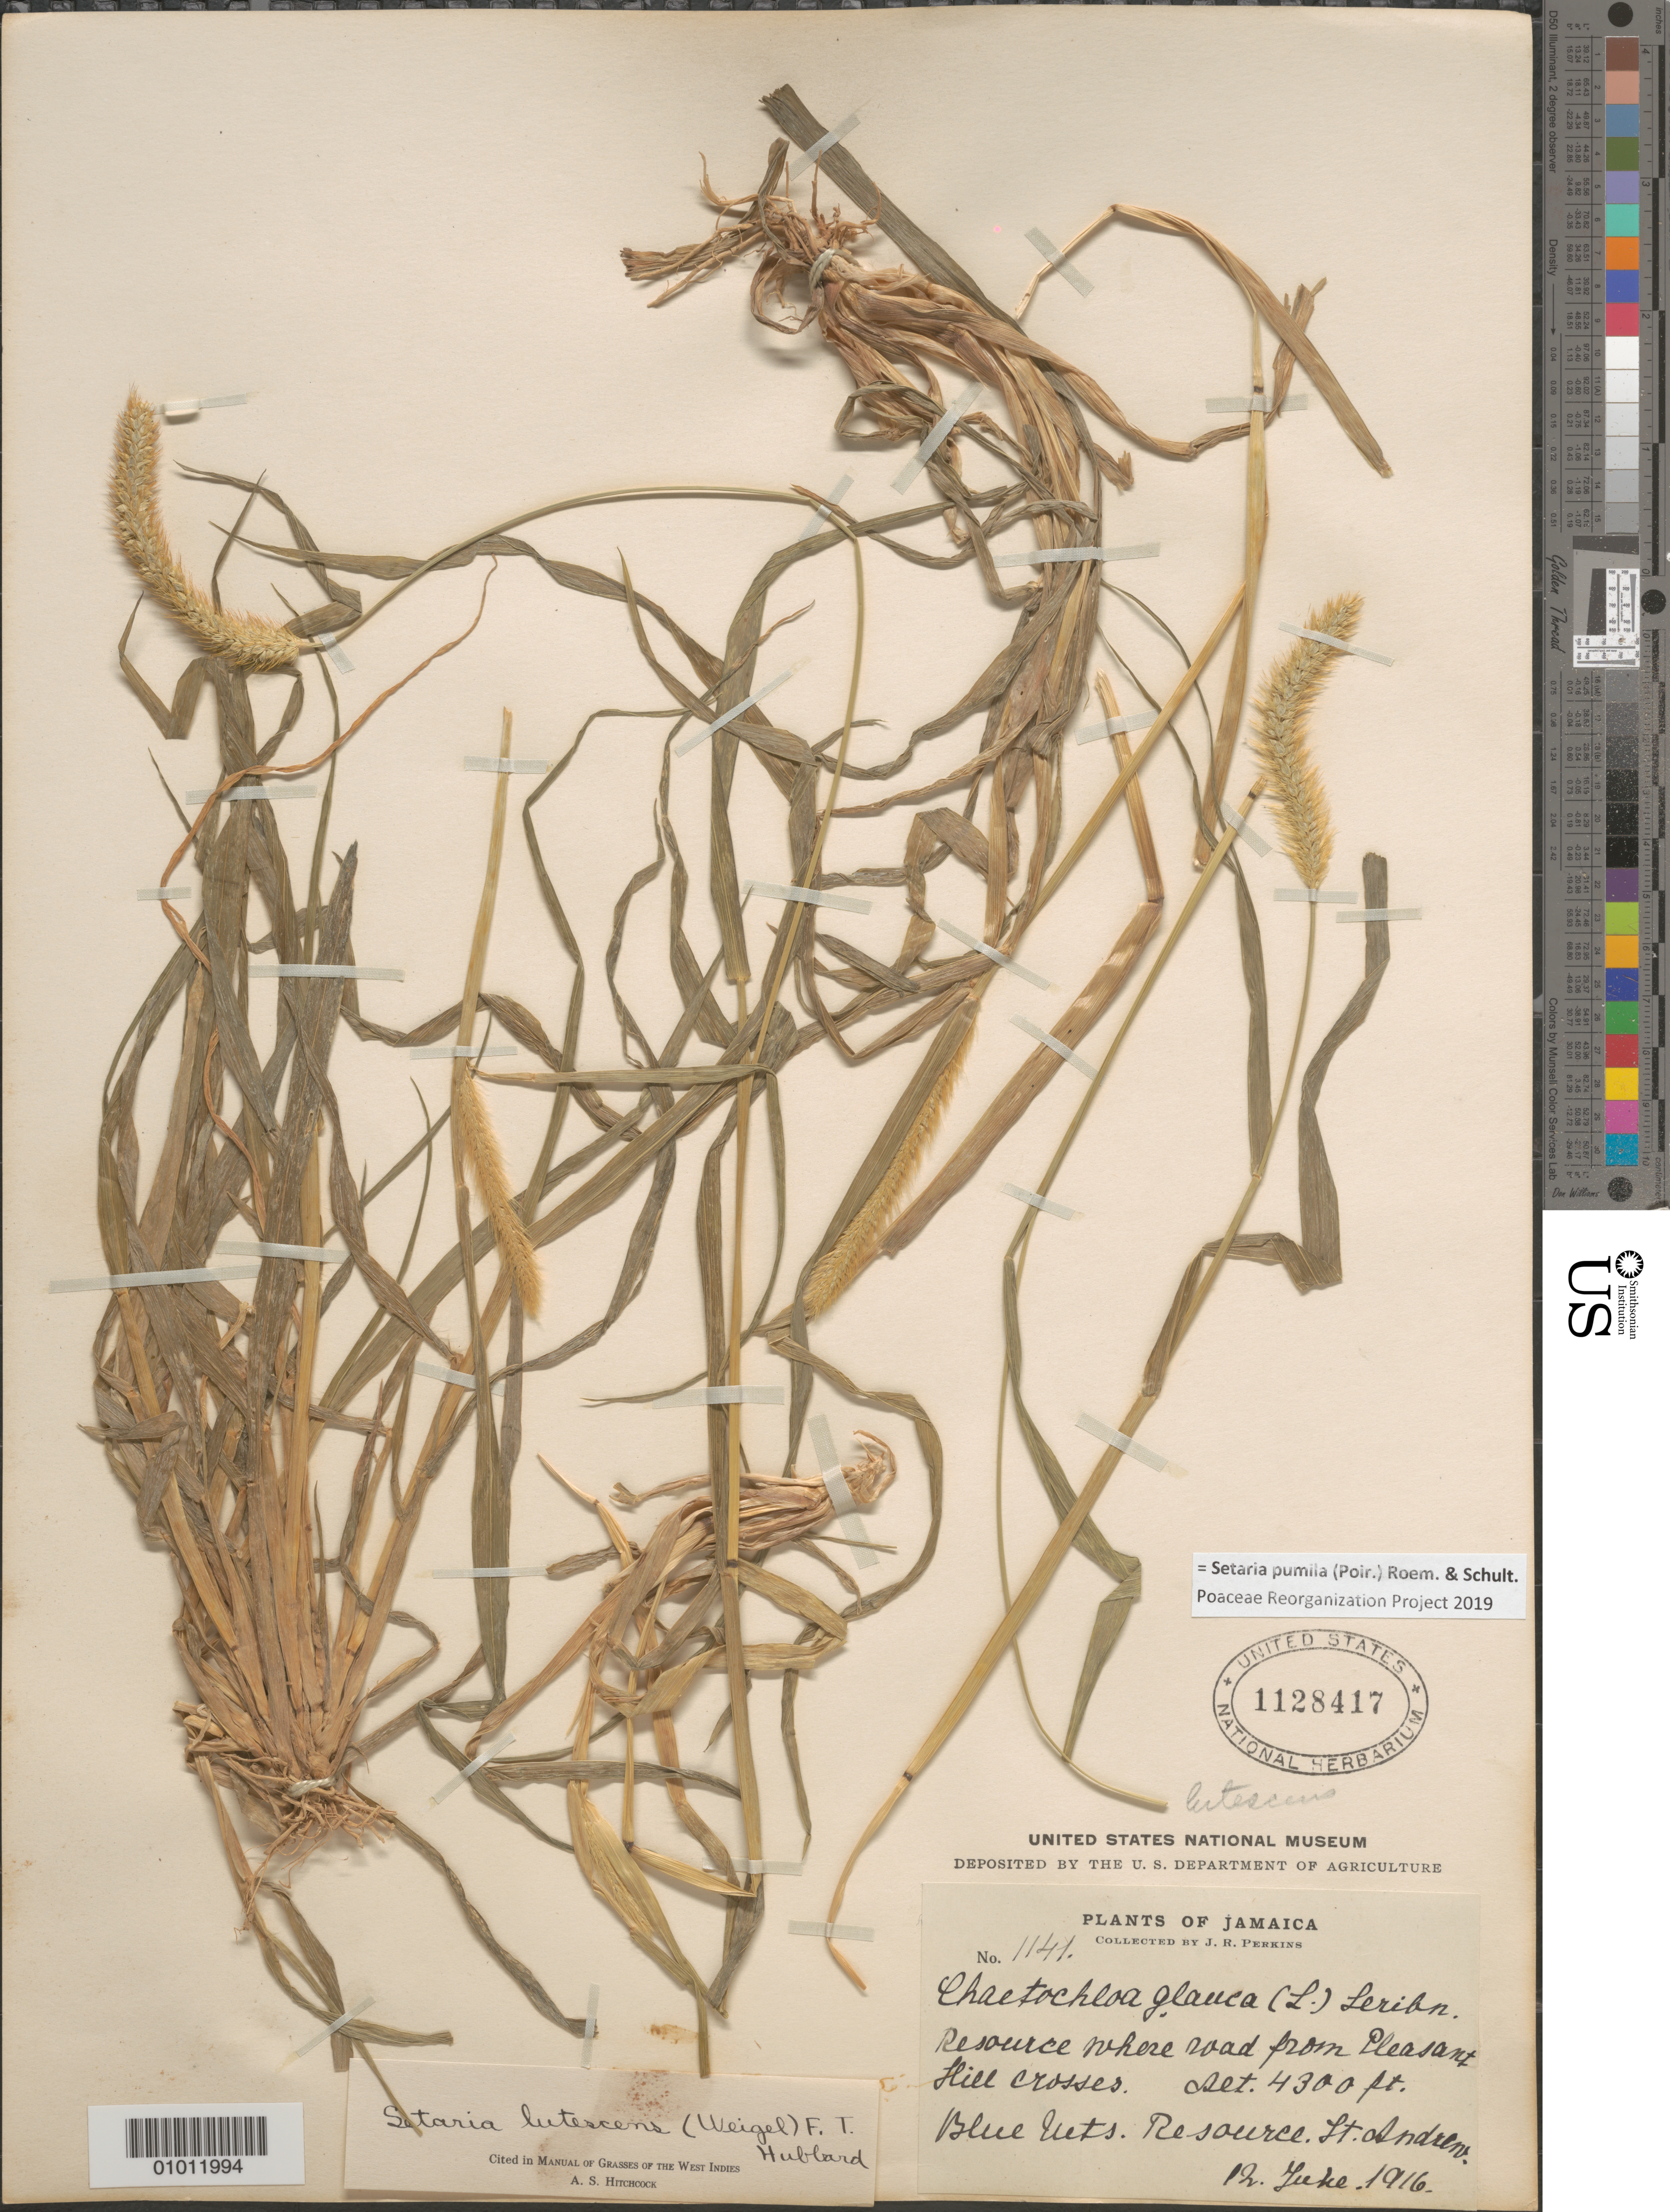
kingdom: Plantae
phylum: Tracheophyta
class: Liliopsida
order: Poales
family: Poaceae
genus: Setaria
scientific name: Setaria pumila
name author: (Poir.) Roem. & Schult.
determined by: Poaceae Reorganization Project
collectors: J. R. Perkins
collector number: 1141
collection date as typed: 1916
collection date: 1916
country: Jamaica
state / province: Saint Andrew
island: Jamaica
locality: Blue Mts., where road from Pleasant Hill crosses.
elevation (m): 1311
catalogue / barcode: US 1128417